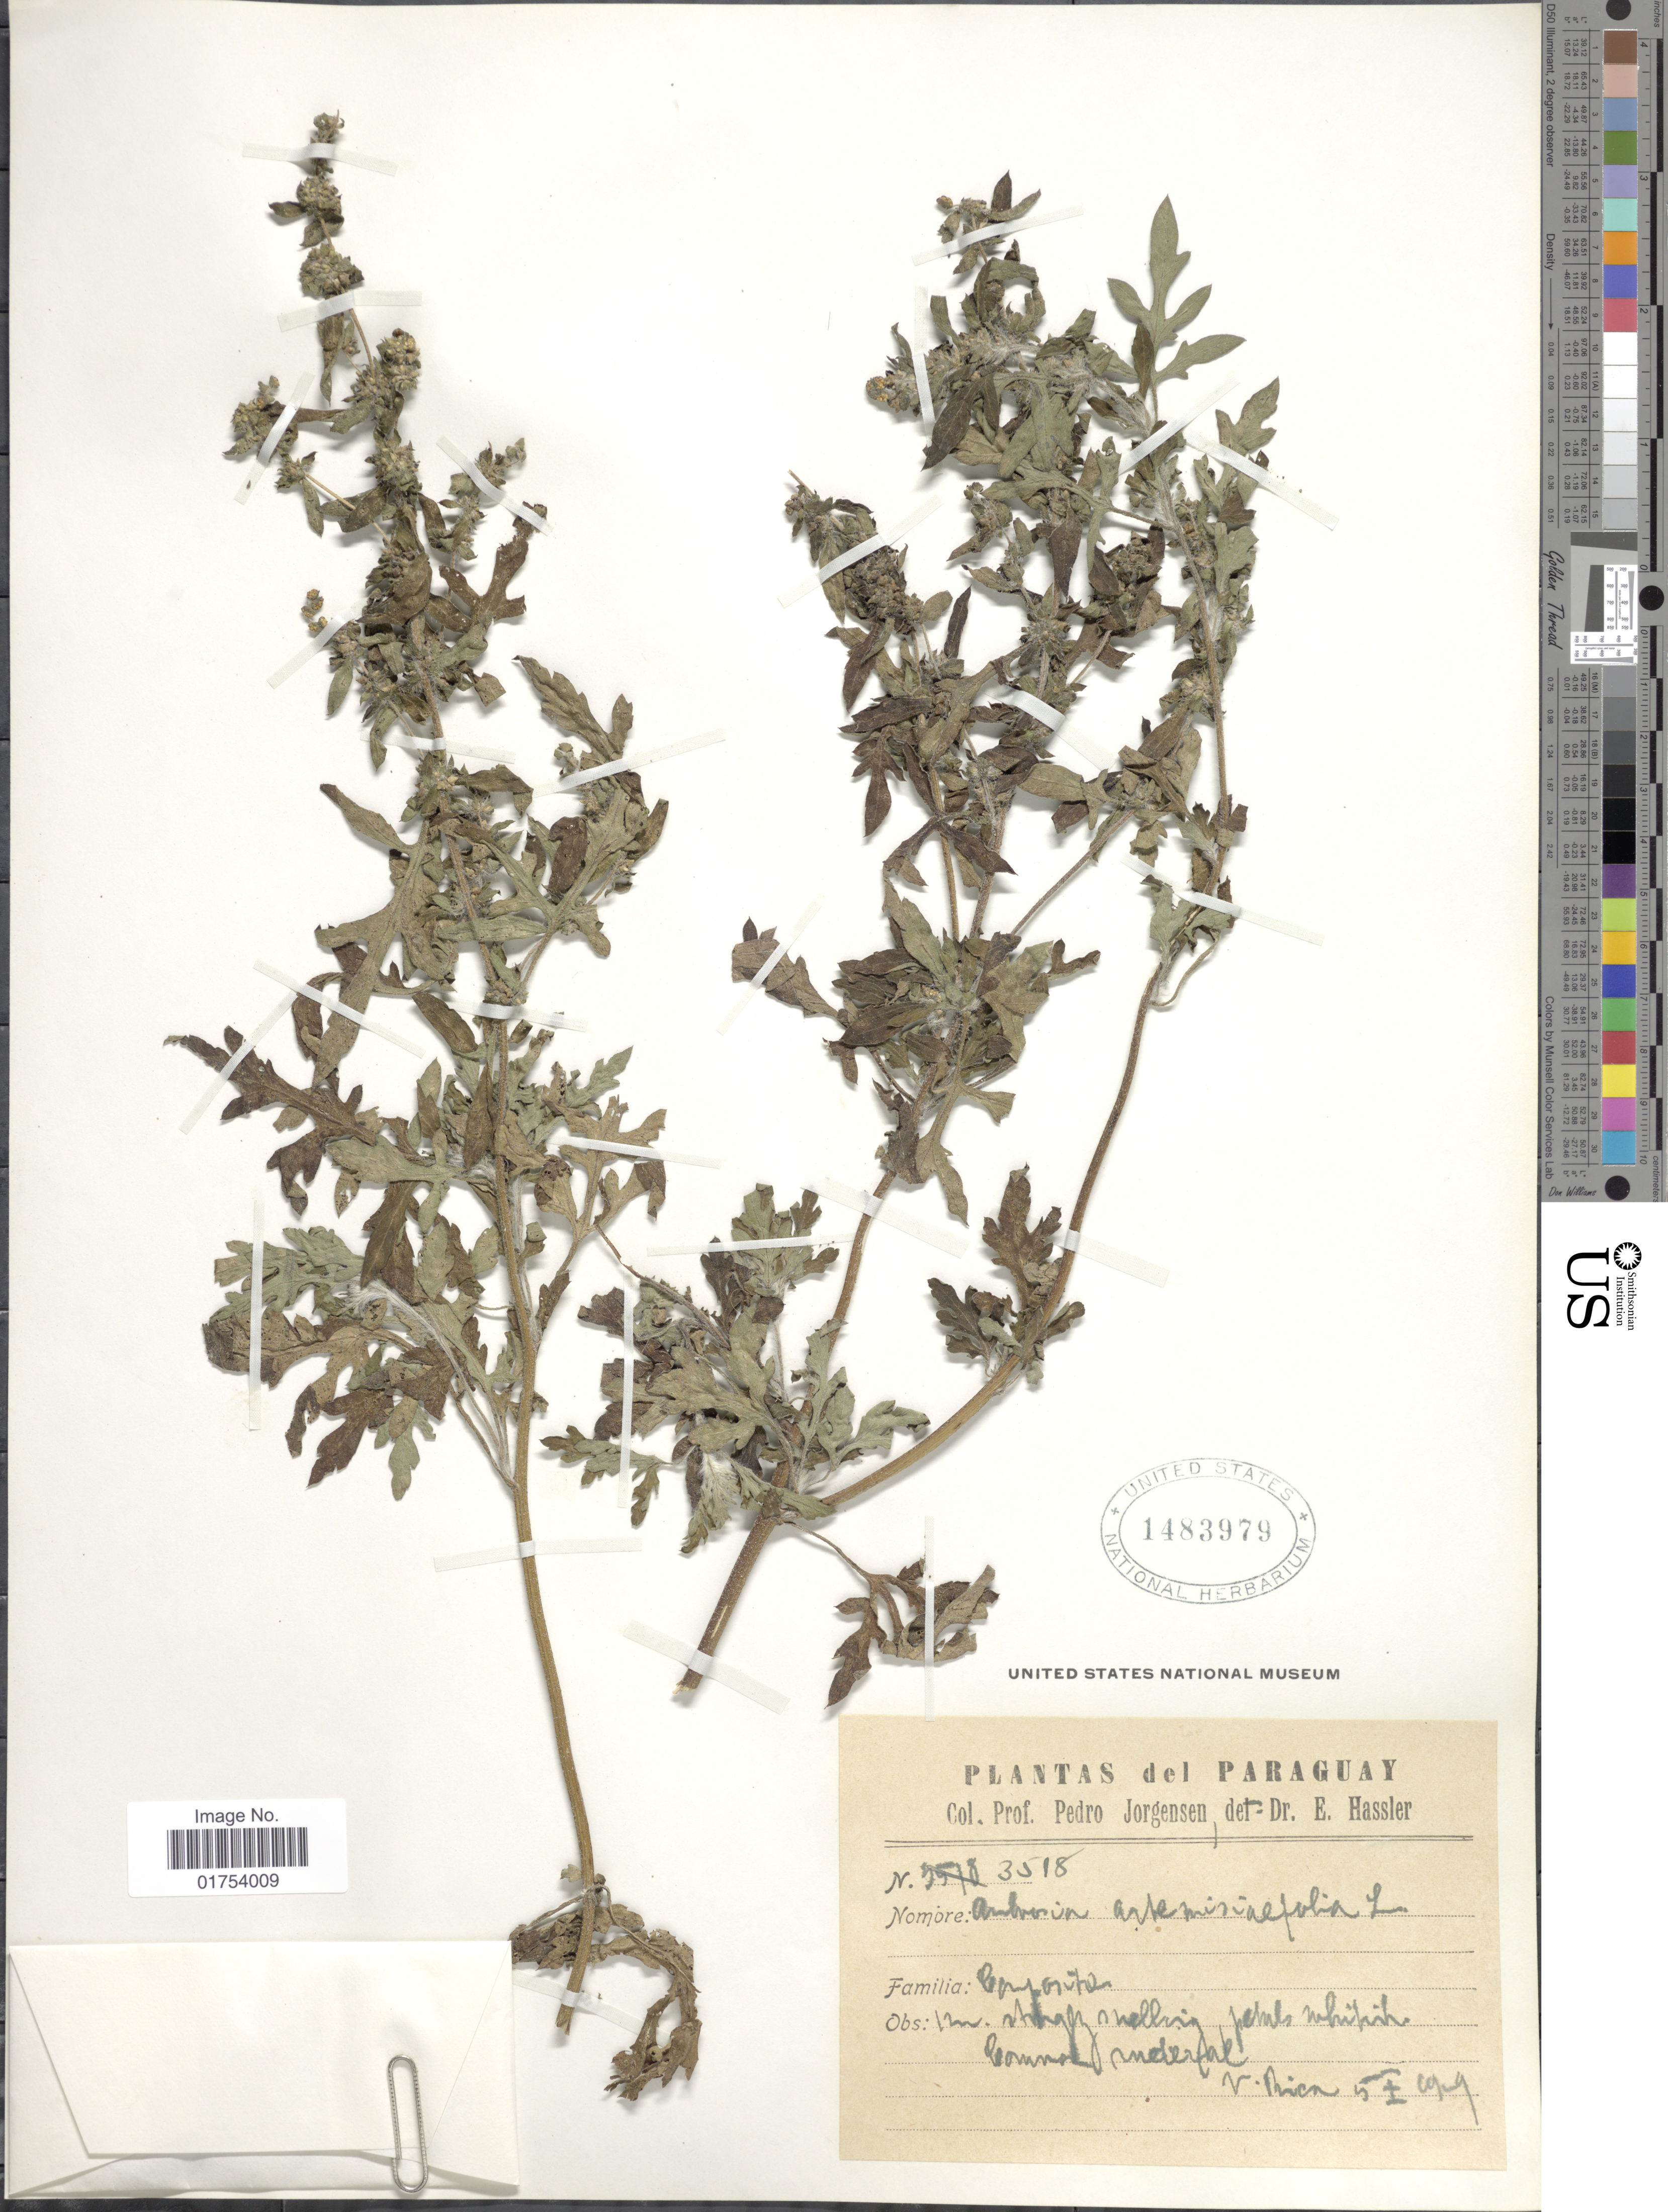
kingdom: Plantae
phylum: Tracheophyta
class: Magnoliopsida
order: Asterales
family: Asteraceae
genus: Ambrosia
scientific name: Ambrosia artemisiifolia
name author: L.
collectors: P. Jörgensen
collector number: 3518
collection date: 1929-01-05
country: Paraguay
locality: V. Rica.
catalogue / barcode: US 1483979